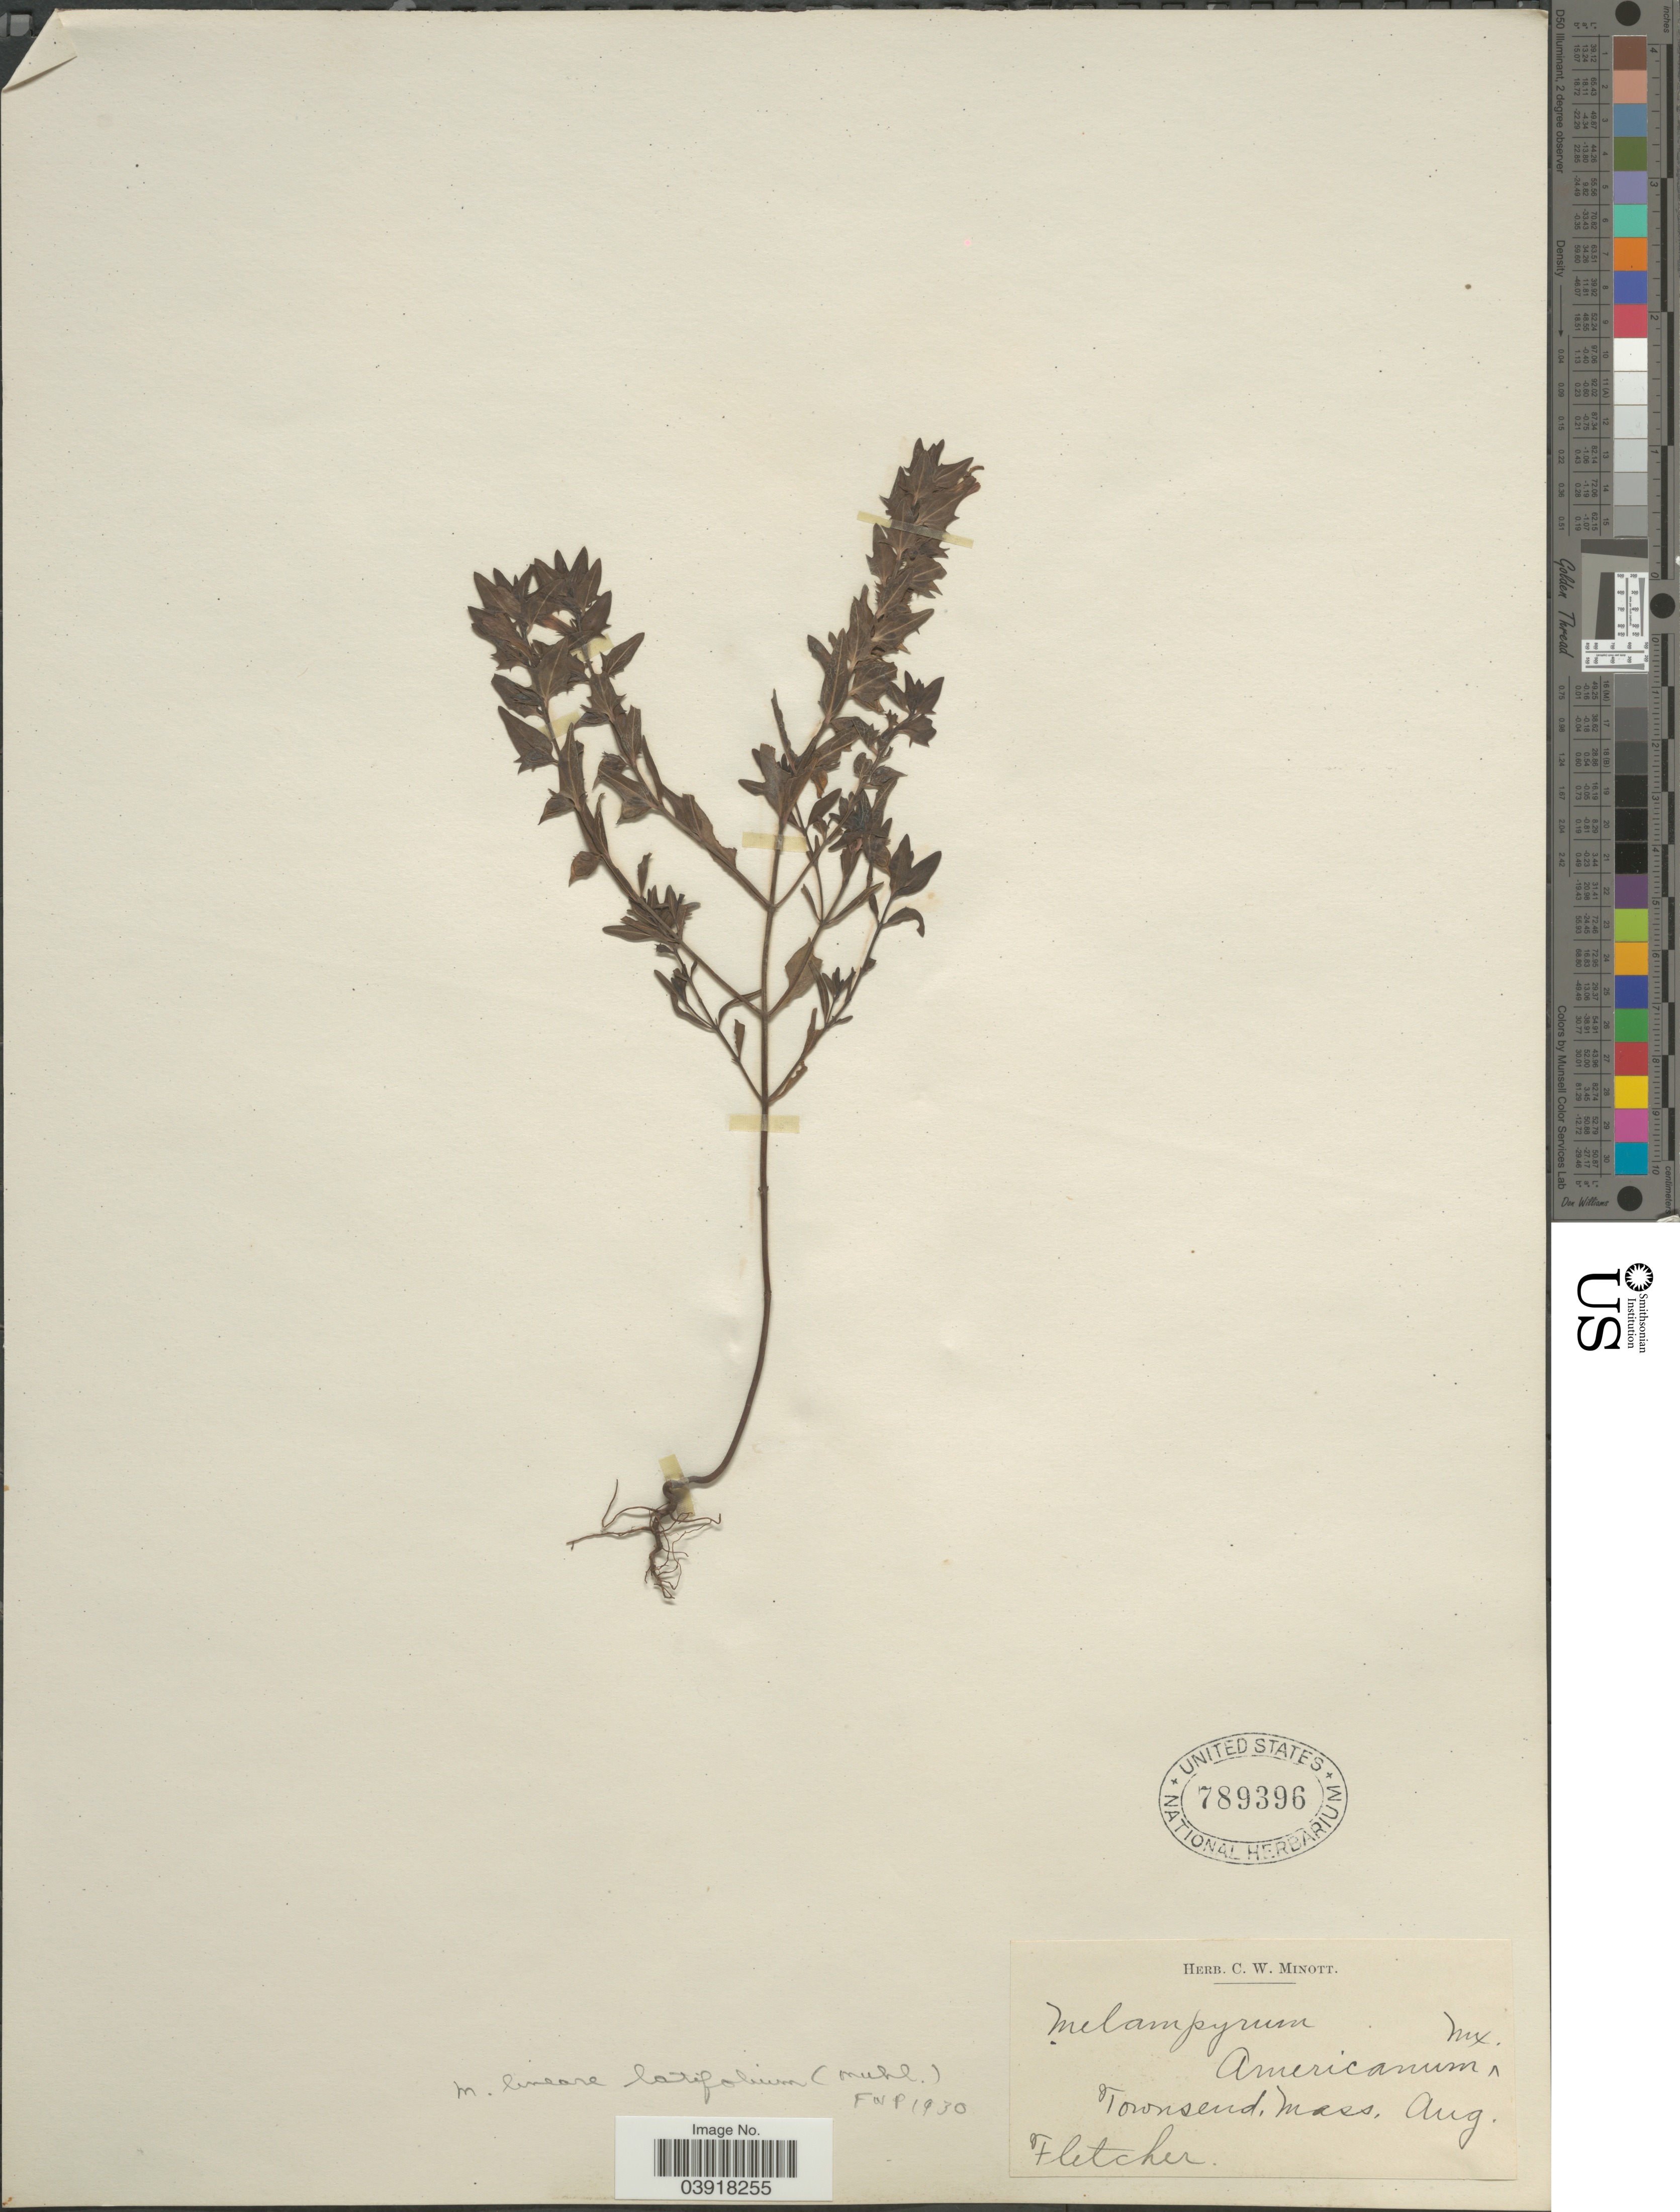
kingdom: Plantae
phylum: Tracheophyta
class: Magnoliopsida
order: Lamiales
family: Orobanchaceae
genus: Melampyrum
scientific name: Melampyrum lineare var. latifolium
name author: (Muhl.) P. Beauv.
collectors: -. Fletcher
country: United States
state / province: Massachusetts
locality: Townsend.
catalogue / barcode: US 789396